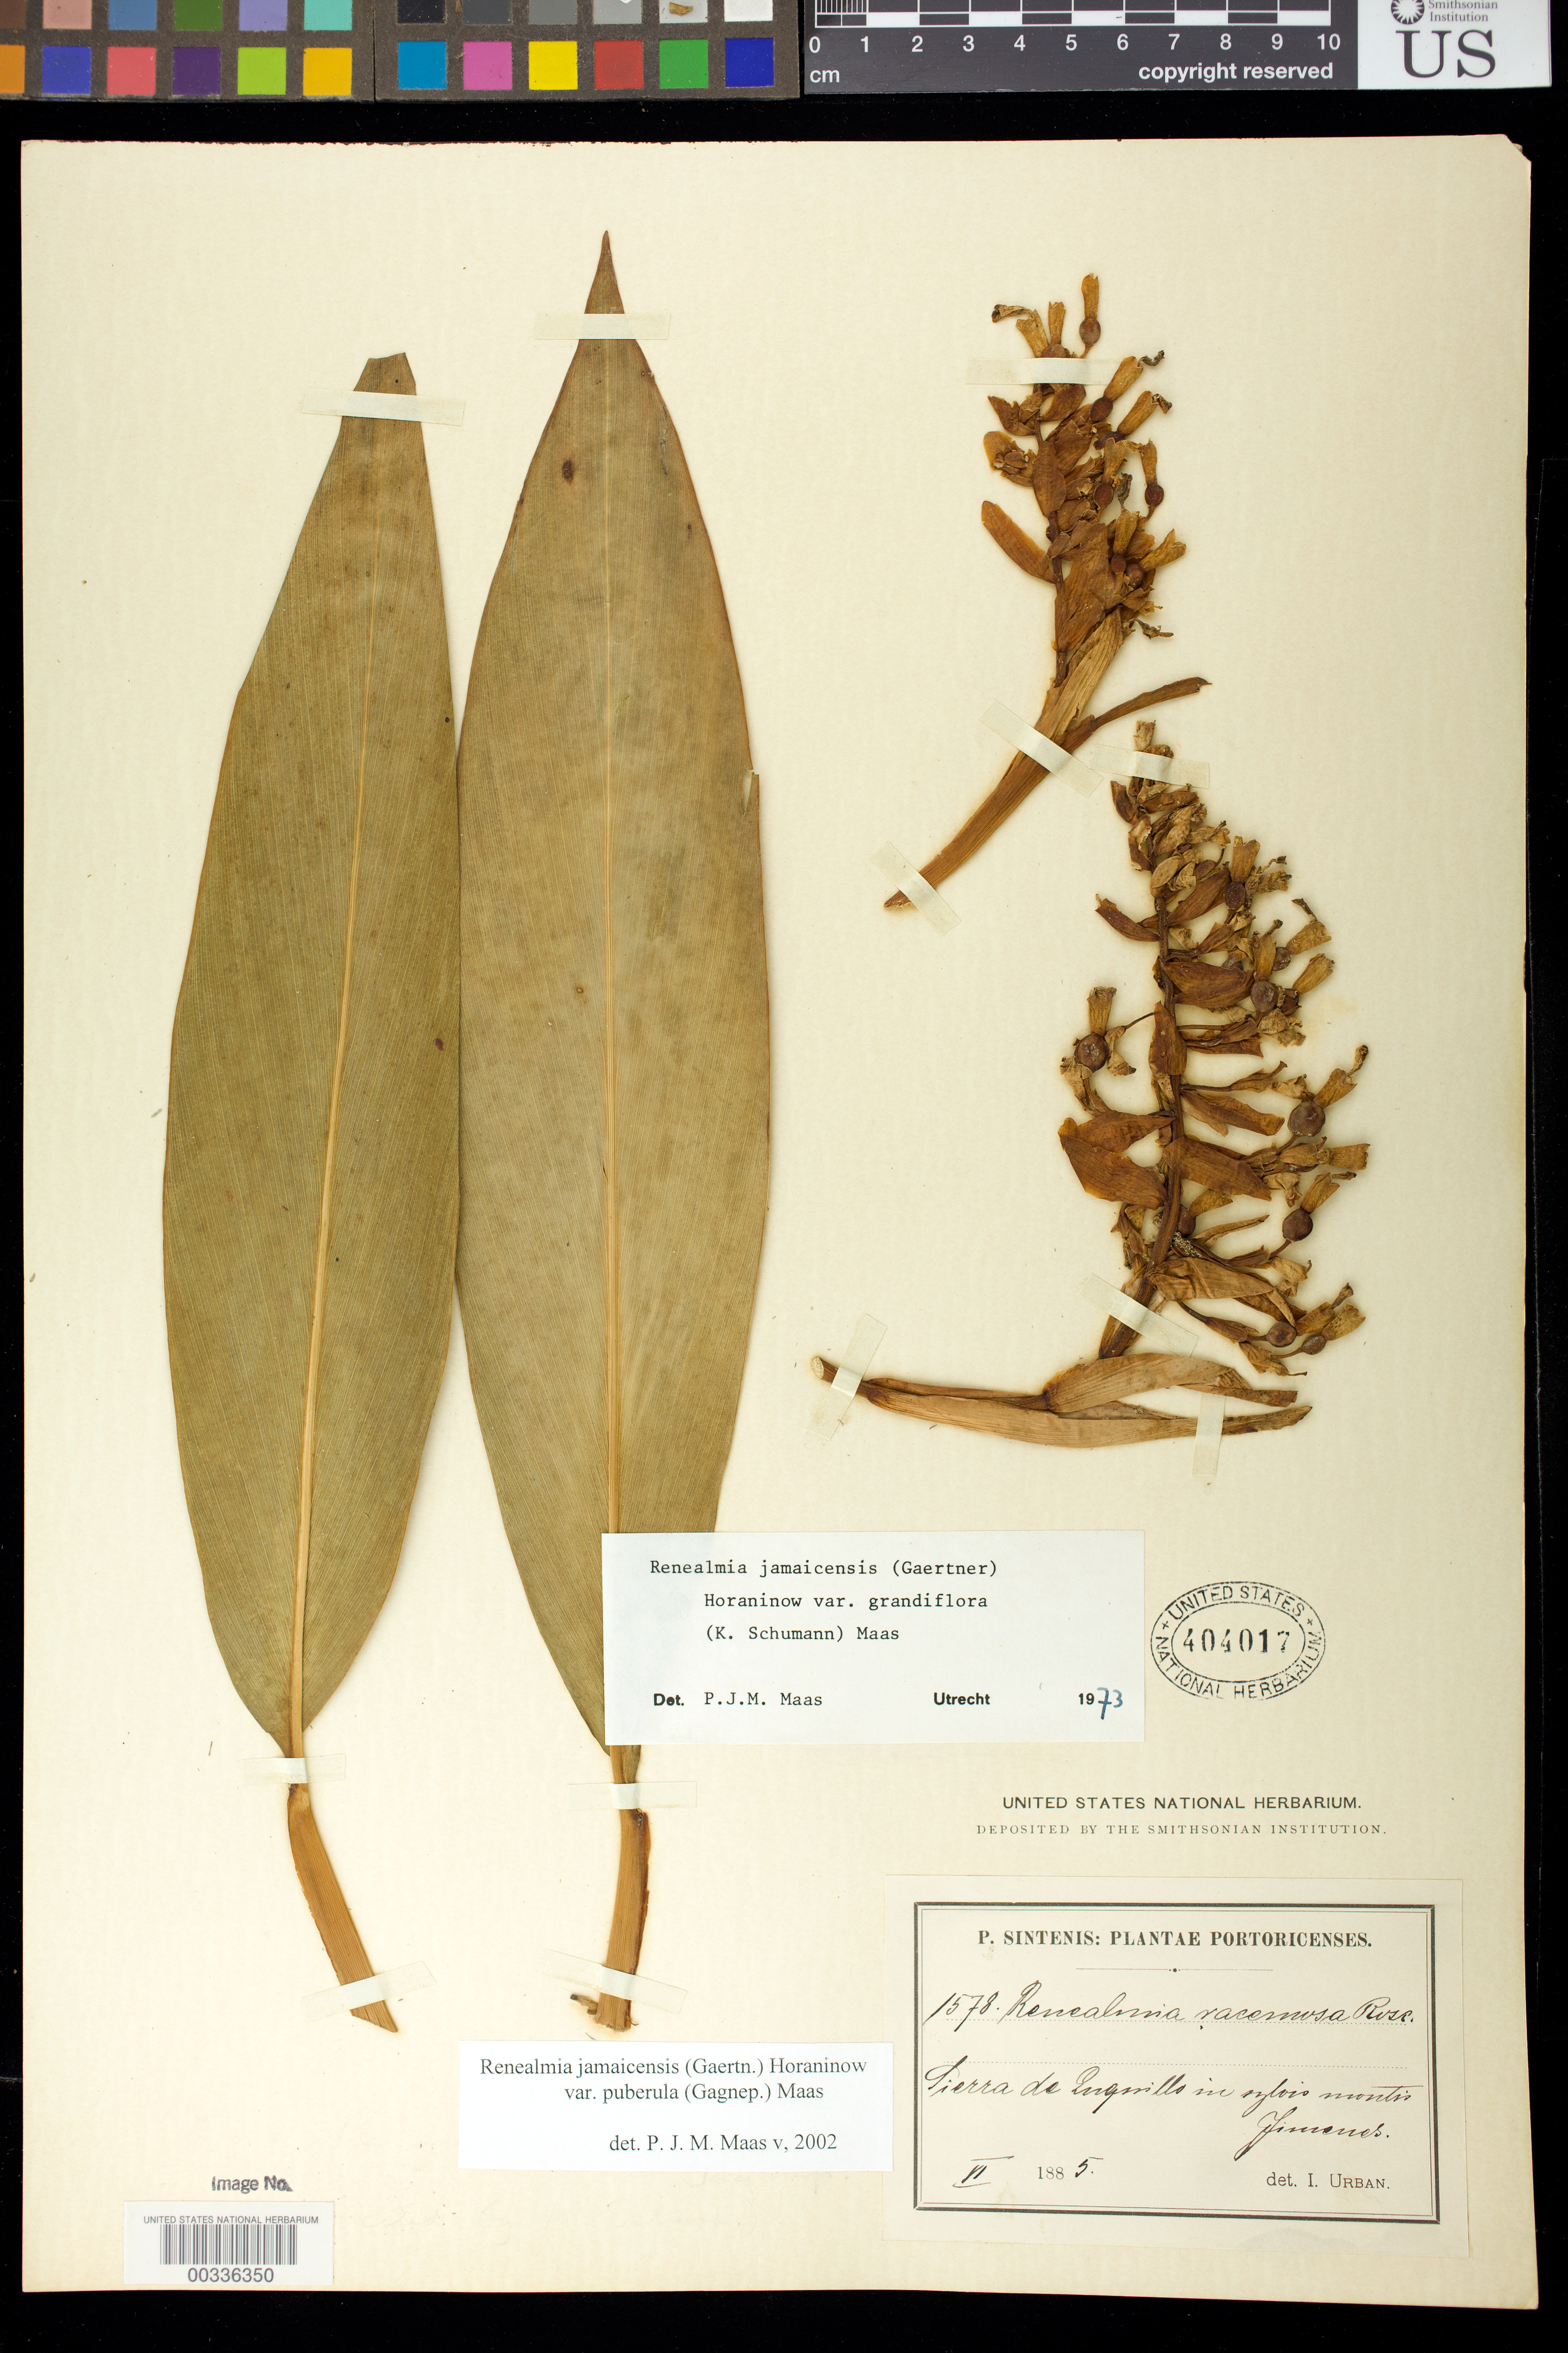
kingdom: Plantae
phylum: Tracheophyta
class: Liliopsida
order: Zingiberales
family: Zingiberaceae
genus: Renealmia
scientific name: Renealmia jamaicensis var. puberula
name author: (Gagnep.) Maas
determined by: Maas, Paul J. M.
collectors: P. Sintenis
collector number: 1578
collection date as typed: Feb 1885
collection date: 1885-02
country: Puerto Rico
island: Greater Antilles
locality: Sierra de Luquillo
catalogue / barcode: US 404017